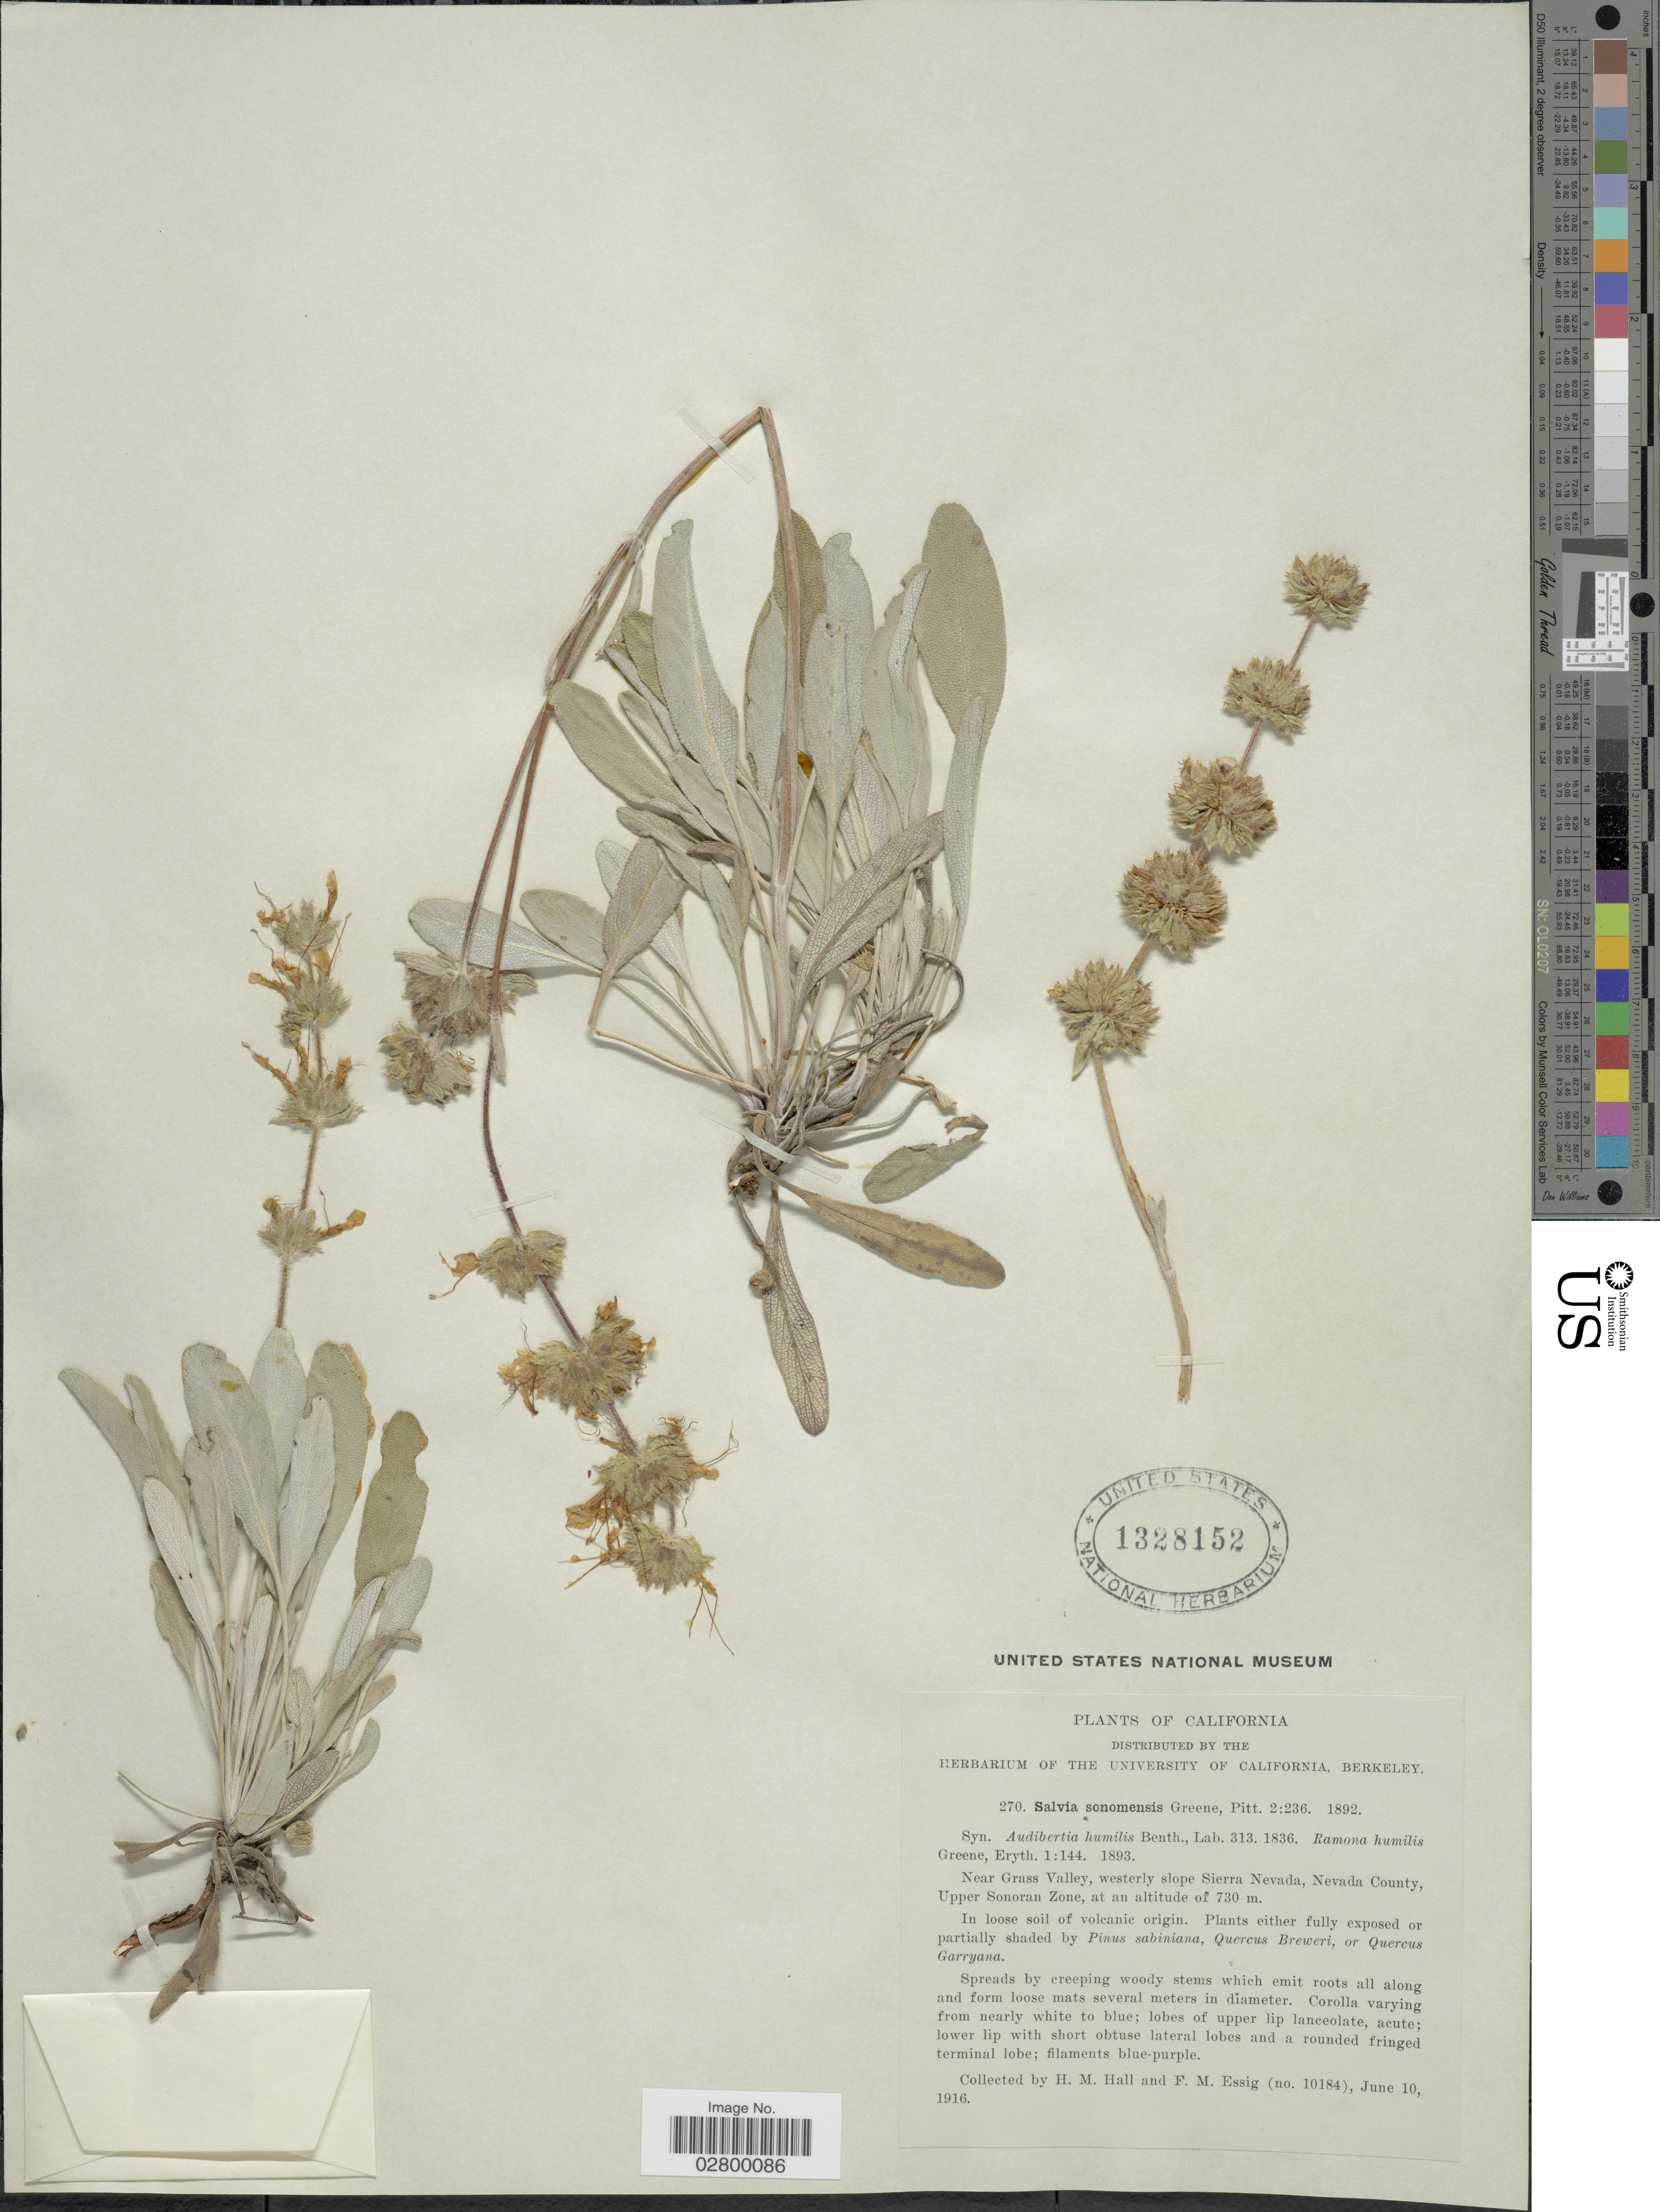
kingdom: Plantae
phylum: Tracheophyta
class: Magnoliopsida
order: Lamiales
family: Lamiaceae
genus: Salvia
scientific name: Salvia sonomensis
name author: Greene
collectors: H. M. Hall & F. Essig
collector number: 10184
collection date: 1916-06-10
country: United States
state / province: California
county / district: Nevada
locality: Near Grass Valley, westerly slope Sierra Nevada, Nevada County, Upper Sonoran Zone.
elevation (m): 730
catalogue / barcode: US 1328152